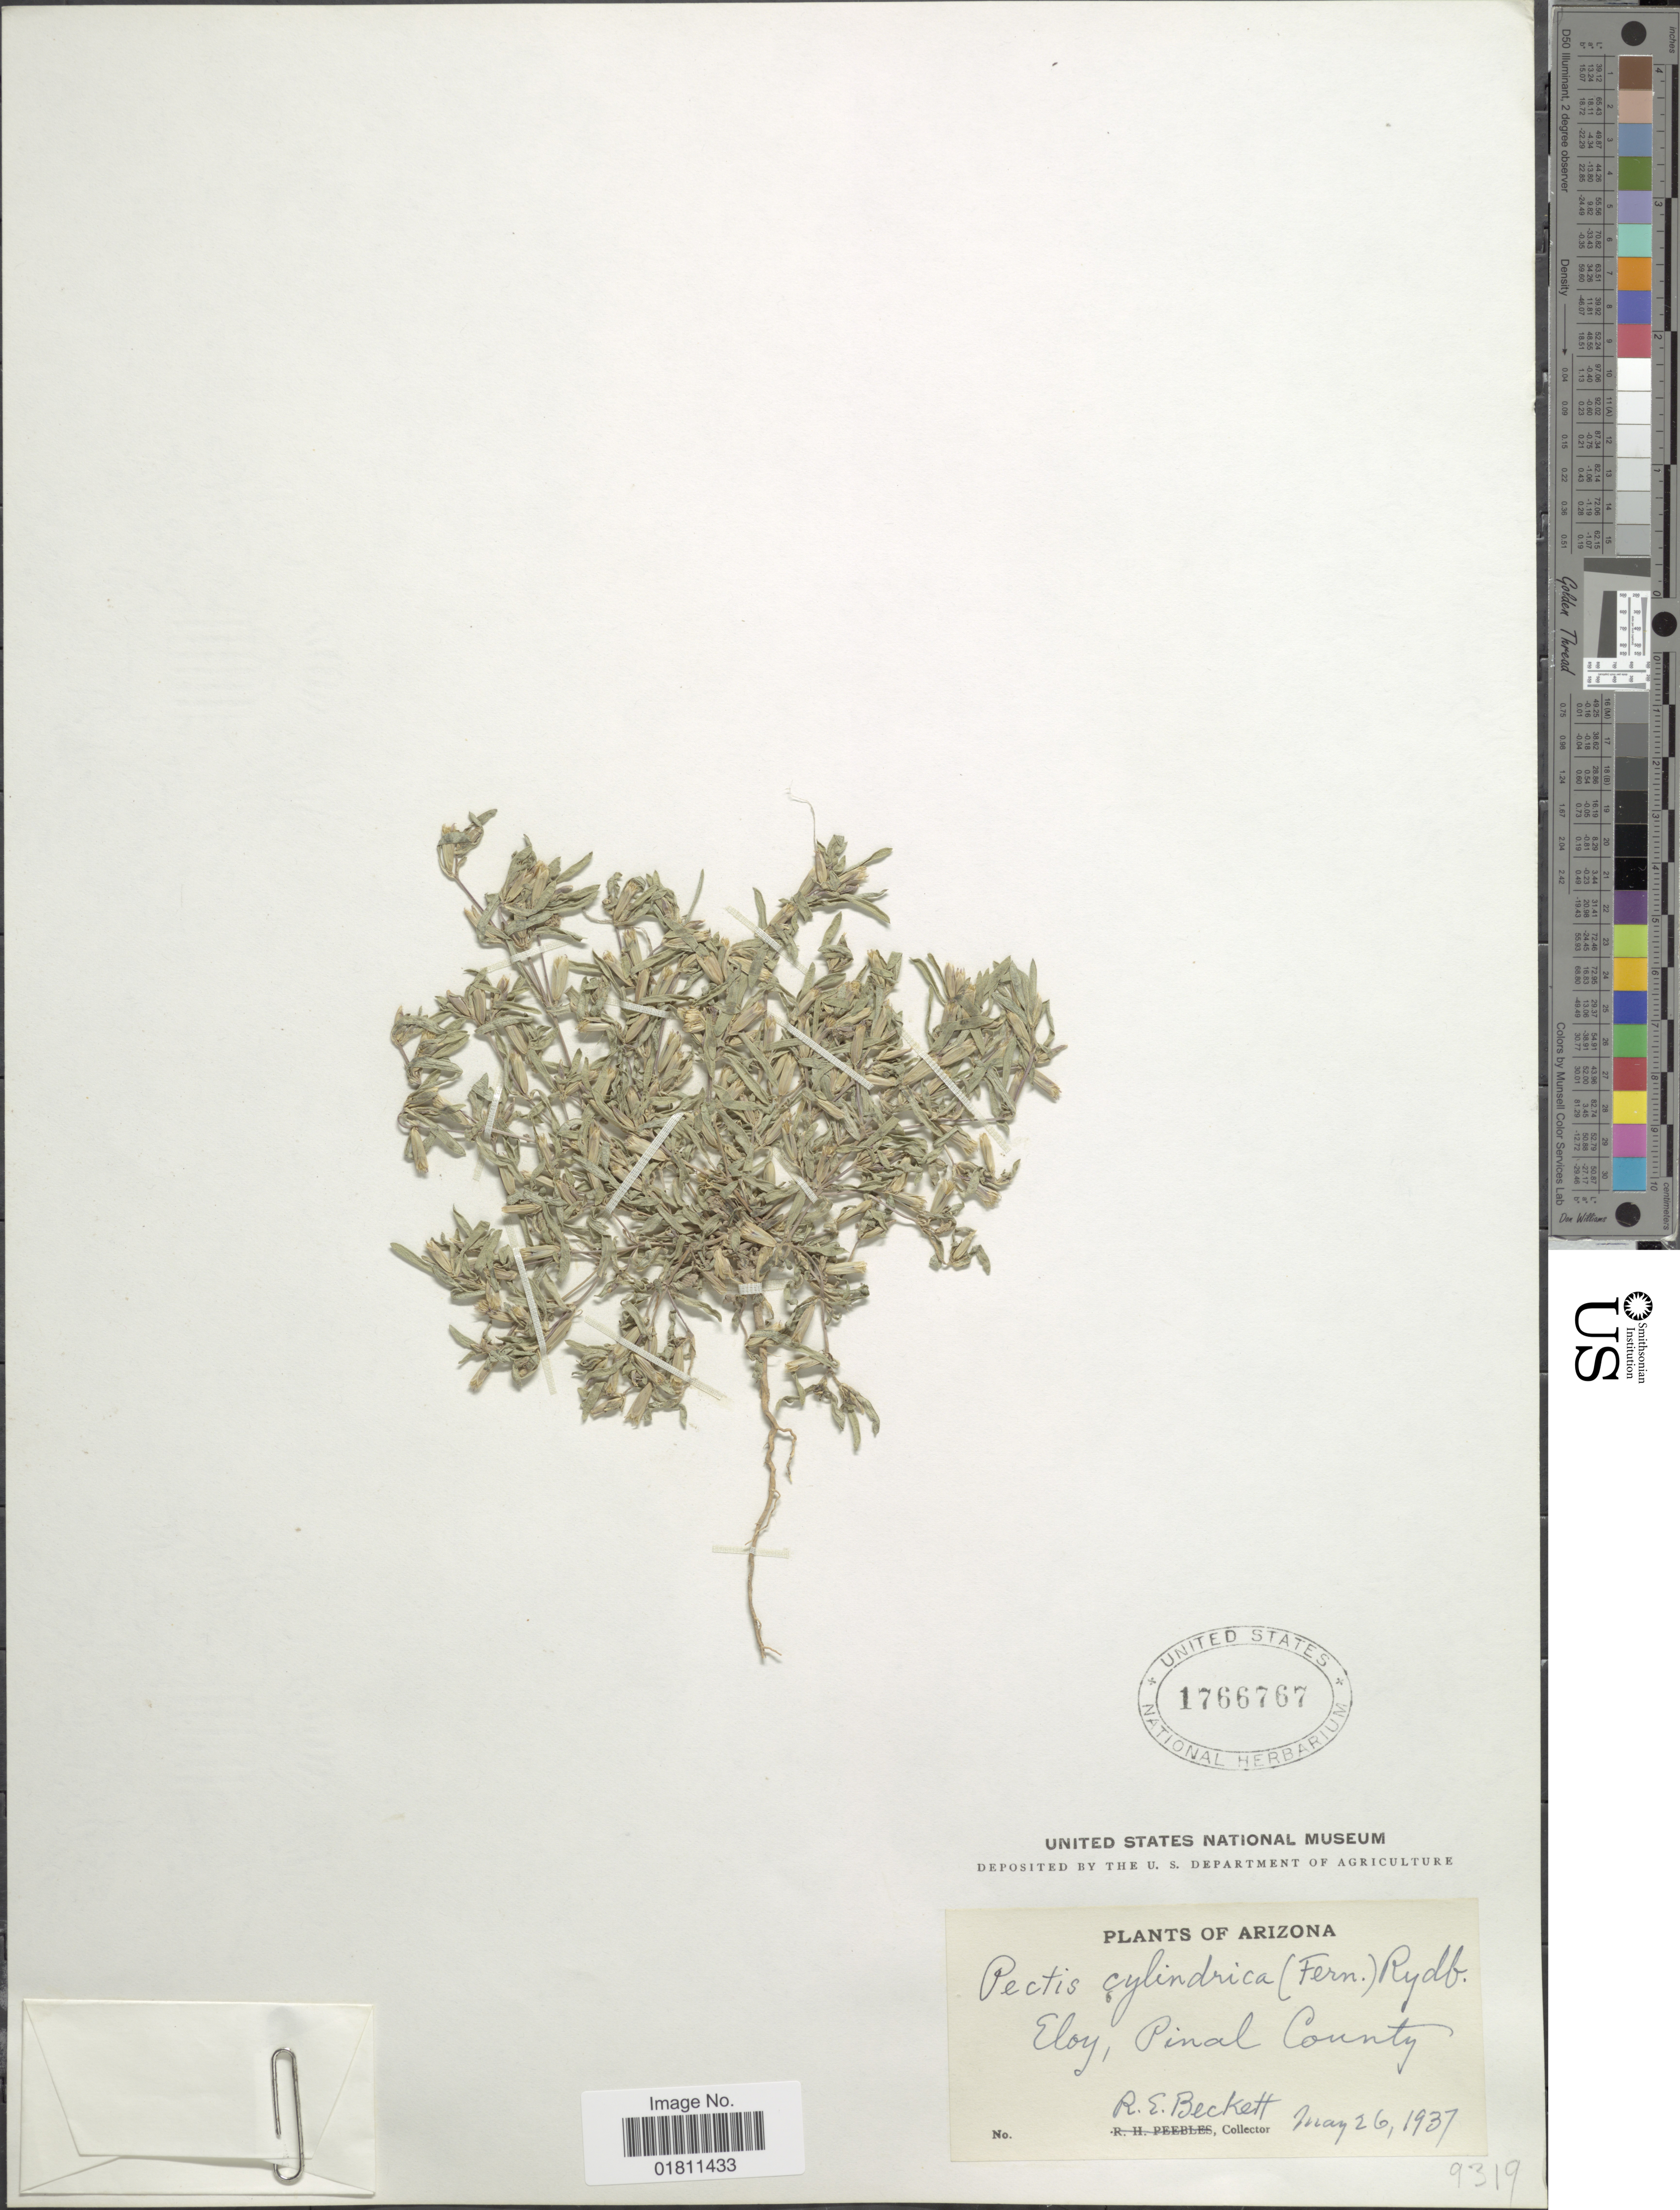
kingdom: Plantae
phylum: Tracheophyta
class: Magnoliopsida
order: Asterales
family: Asteraceae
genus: Pectis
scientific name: Pectis cylindrica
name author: (Fernald) Rydb.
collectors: R. Beckett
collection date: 1937-05-26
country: United States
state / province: Arizona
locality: Eloy, Pinal County.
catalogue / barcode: US 1766767